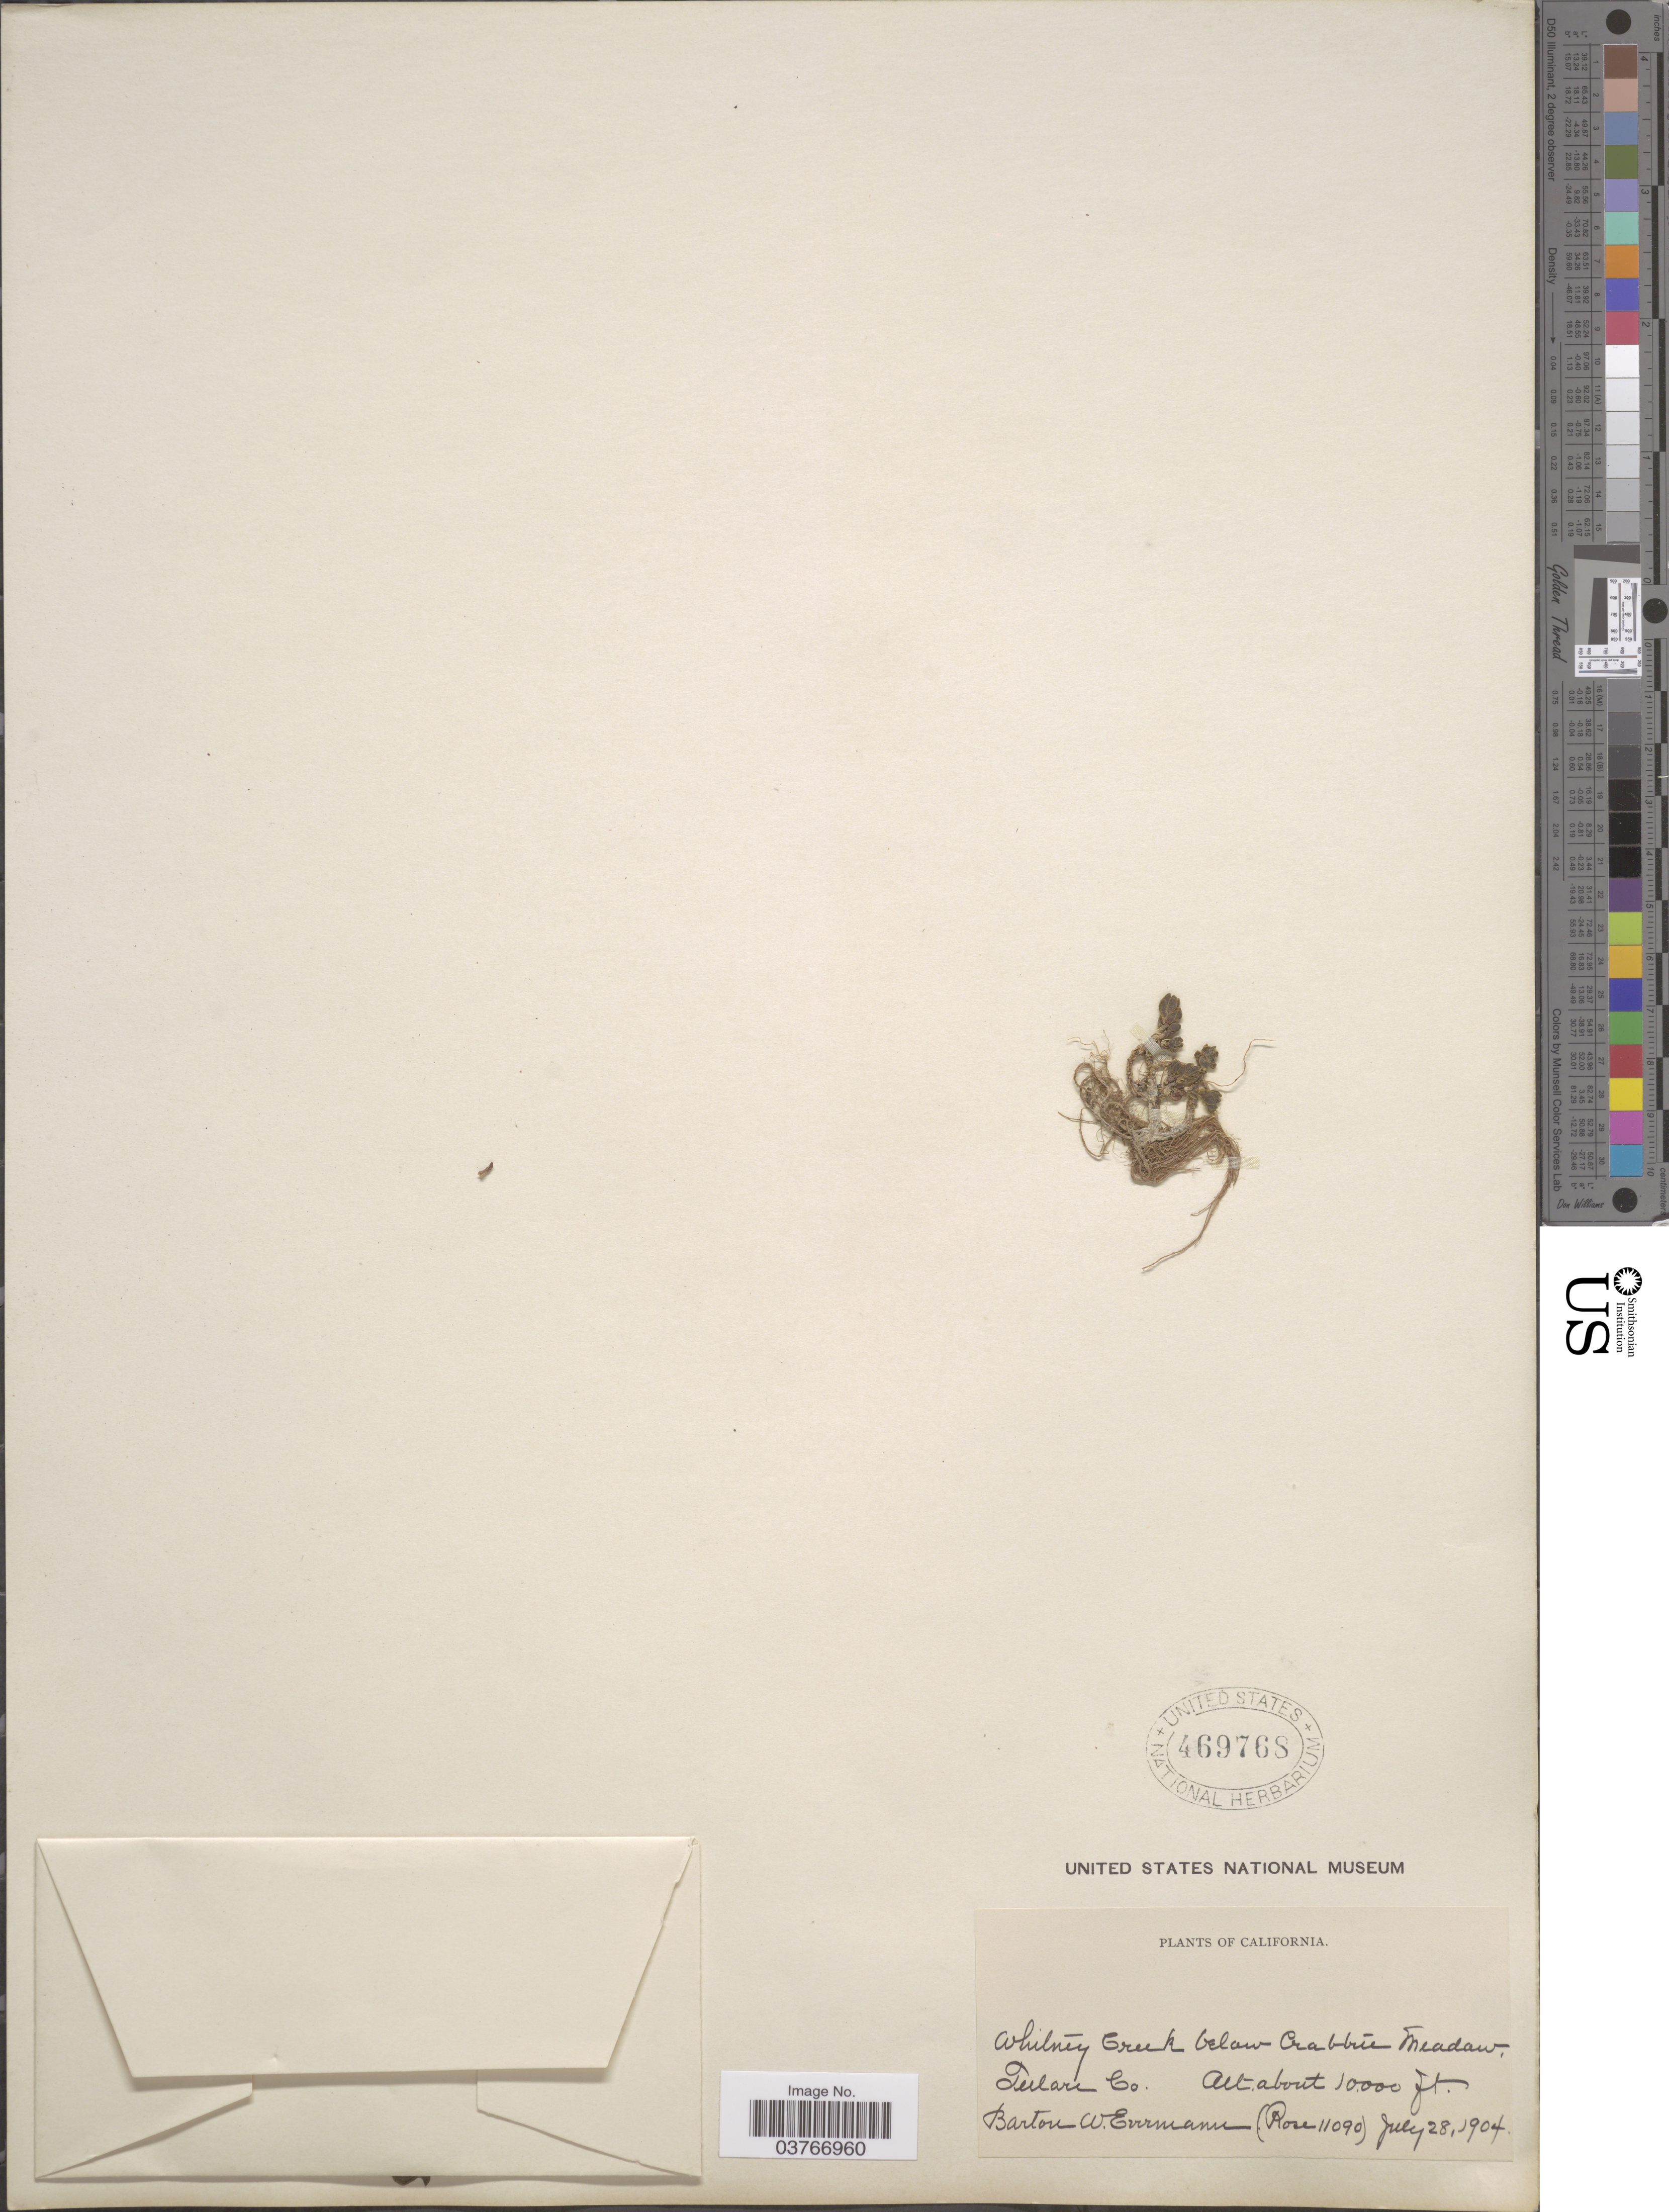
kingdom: Plantae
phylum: Tracheophyta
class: Magnoliopsida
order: Saxifragales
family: Crassulaceae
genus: Sedum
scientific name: Sedum sp.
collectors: B. W. Evermann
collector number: Rose11090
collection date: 1904-07-28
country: United States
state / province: California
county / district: Tulare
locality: Whitney Creek below Crabtree Meadow, Tulare Co.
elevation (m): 3048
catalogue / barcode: US 469768